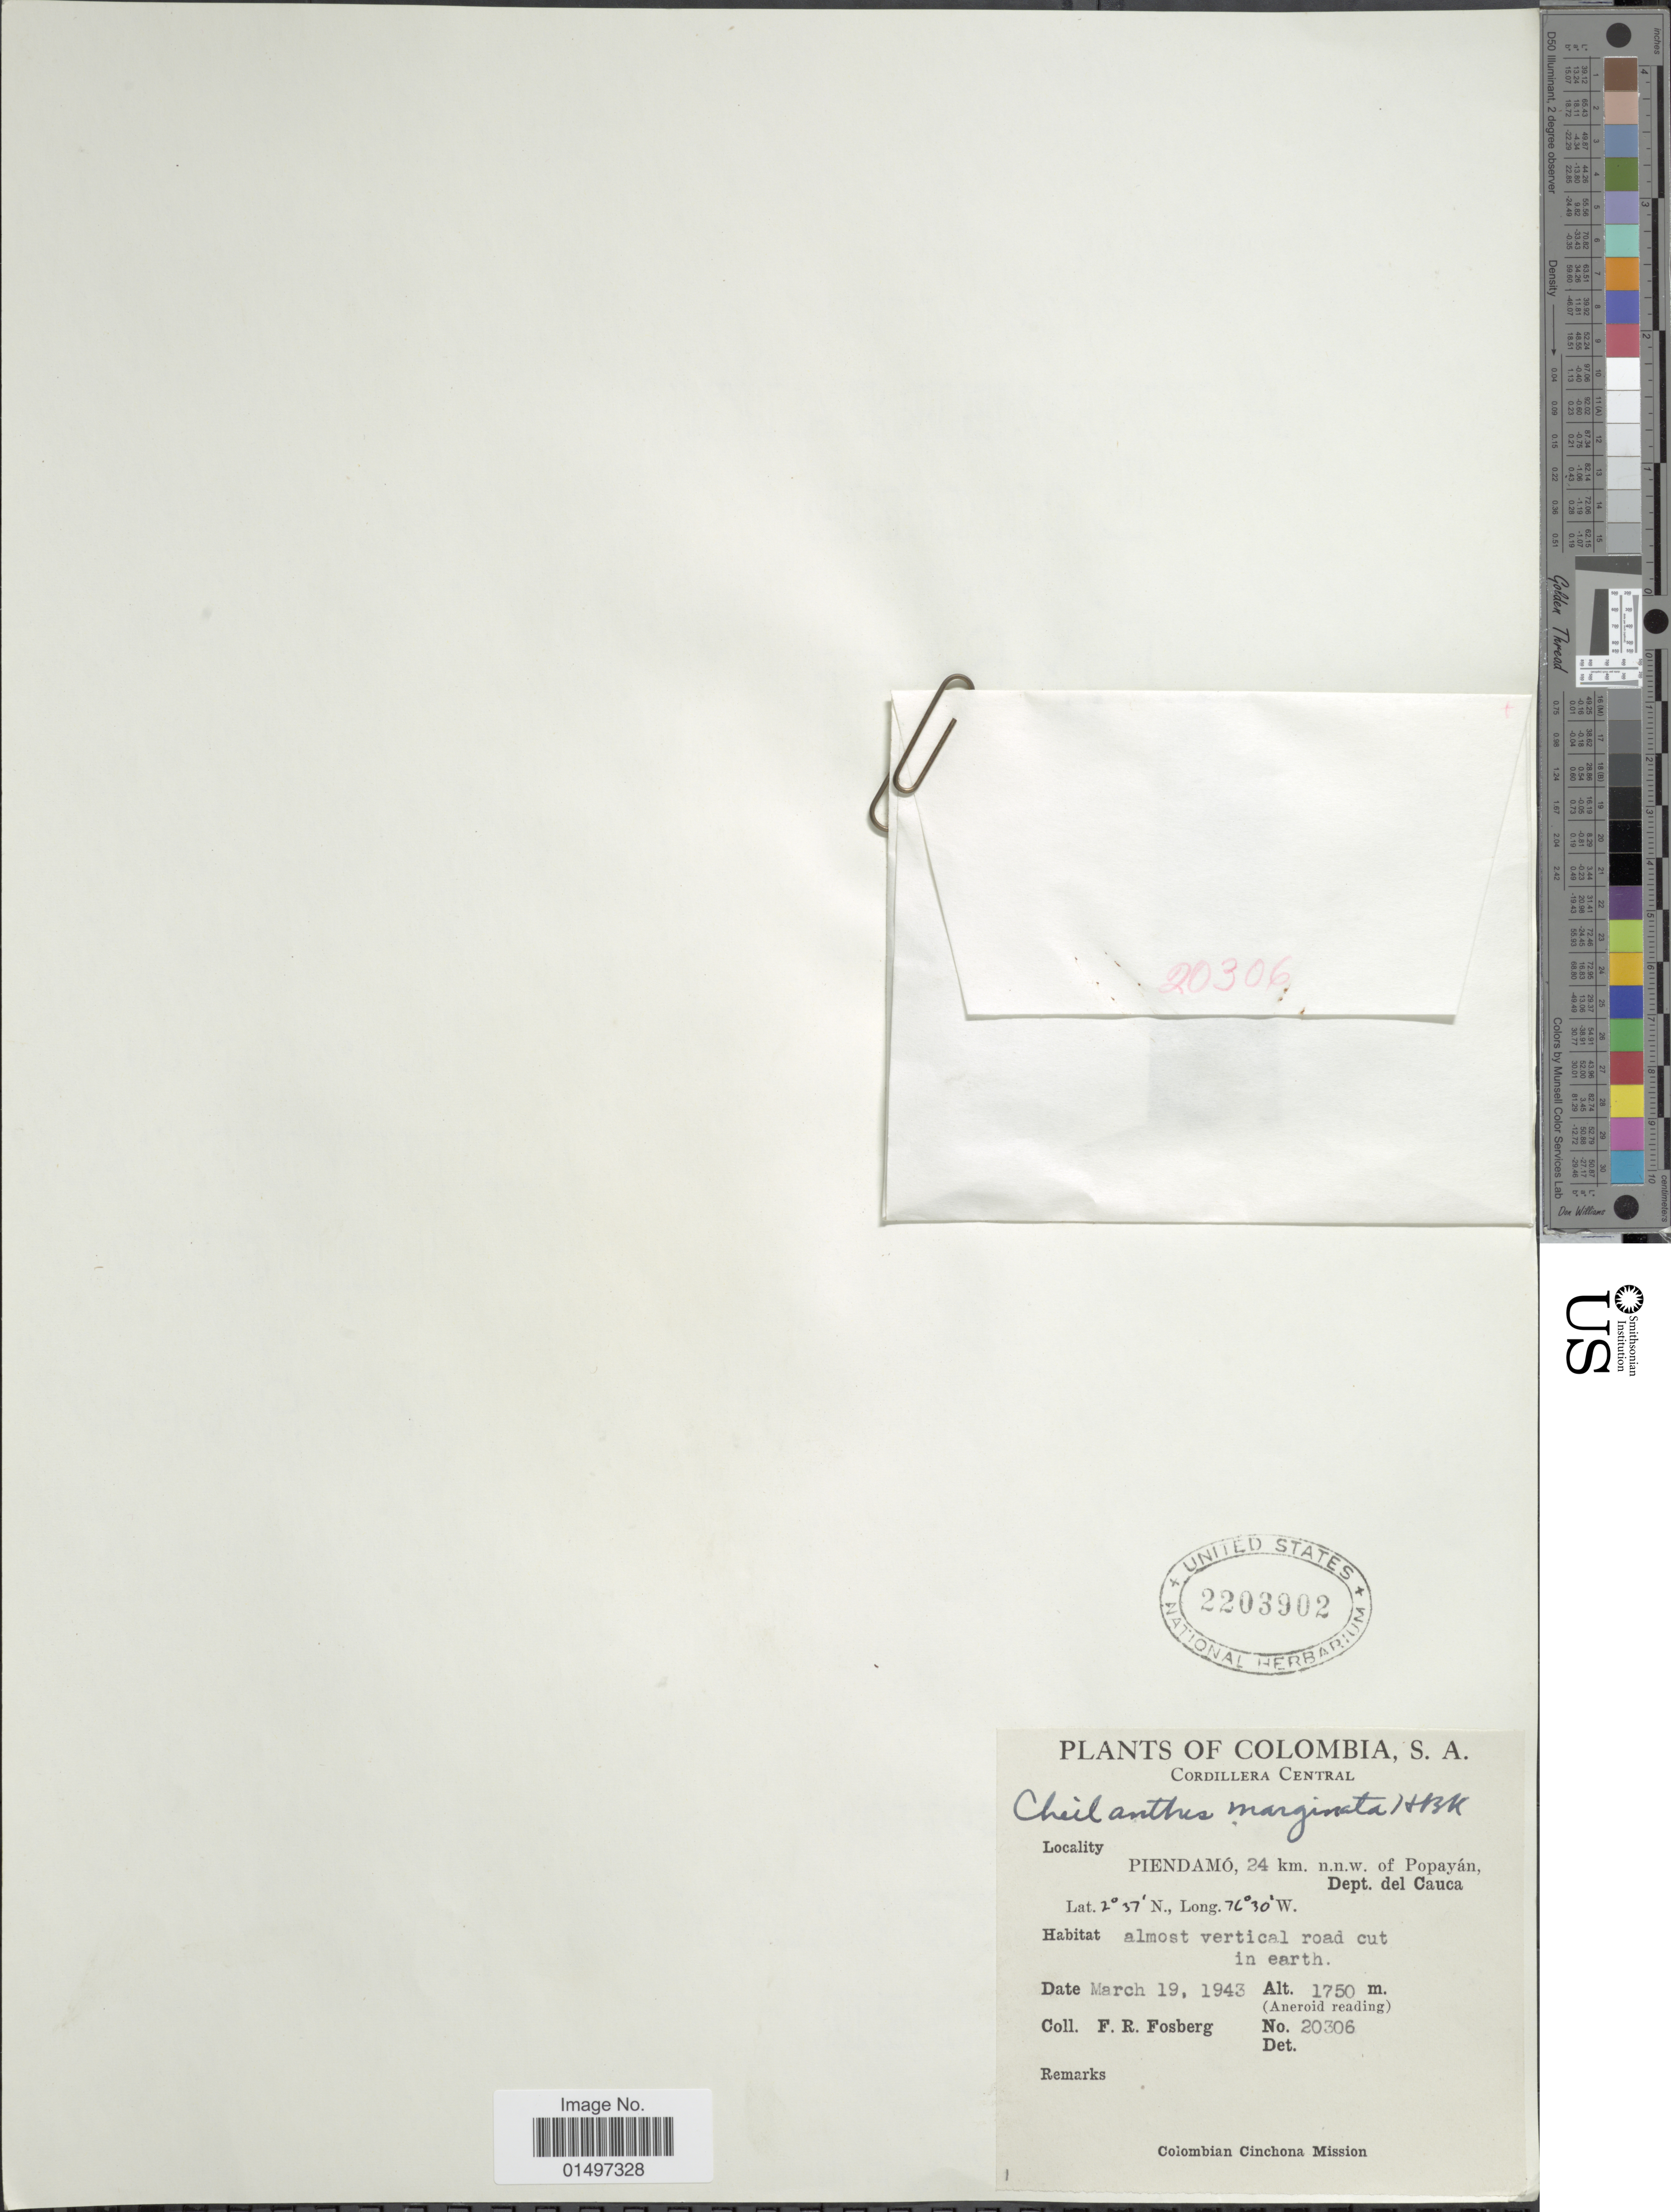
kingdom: Plantae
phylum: Tracheophyta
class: Polypodiopsida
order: Polypodiales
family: Pteridaceae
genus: Gaga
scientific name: Gaga marginata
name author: (Kunth) Fay W. Li & Windham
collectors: F. R. Fosberg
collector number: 20306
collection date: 1943-03-19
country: Colombia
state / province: Cauca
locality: S. A. Cordillera Central. Piendamo, 24 km. n.n.w. of Popayan, Dept. del Cauca. Almost vertical road cut in earth.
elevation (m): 1750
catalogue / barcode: US 2203902